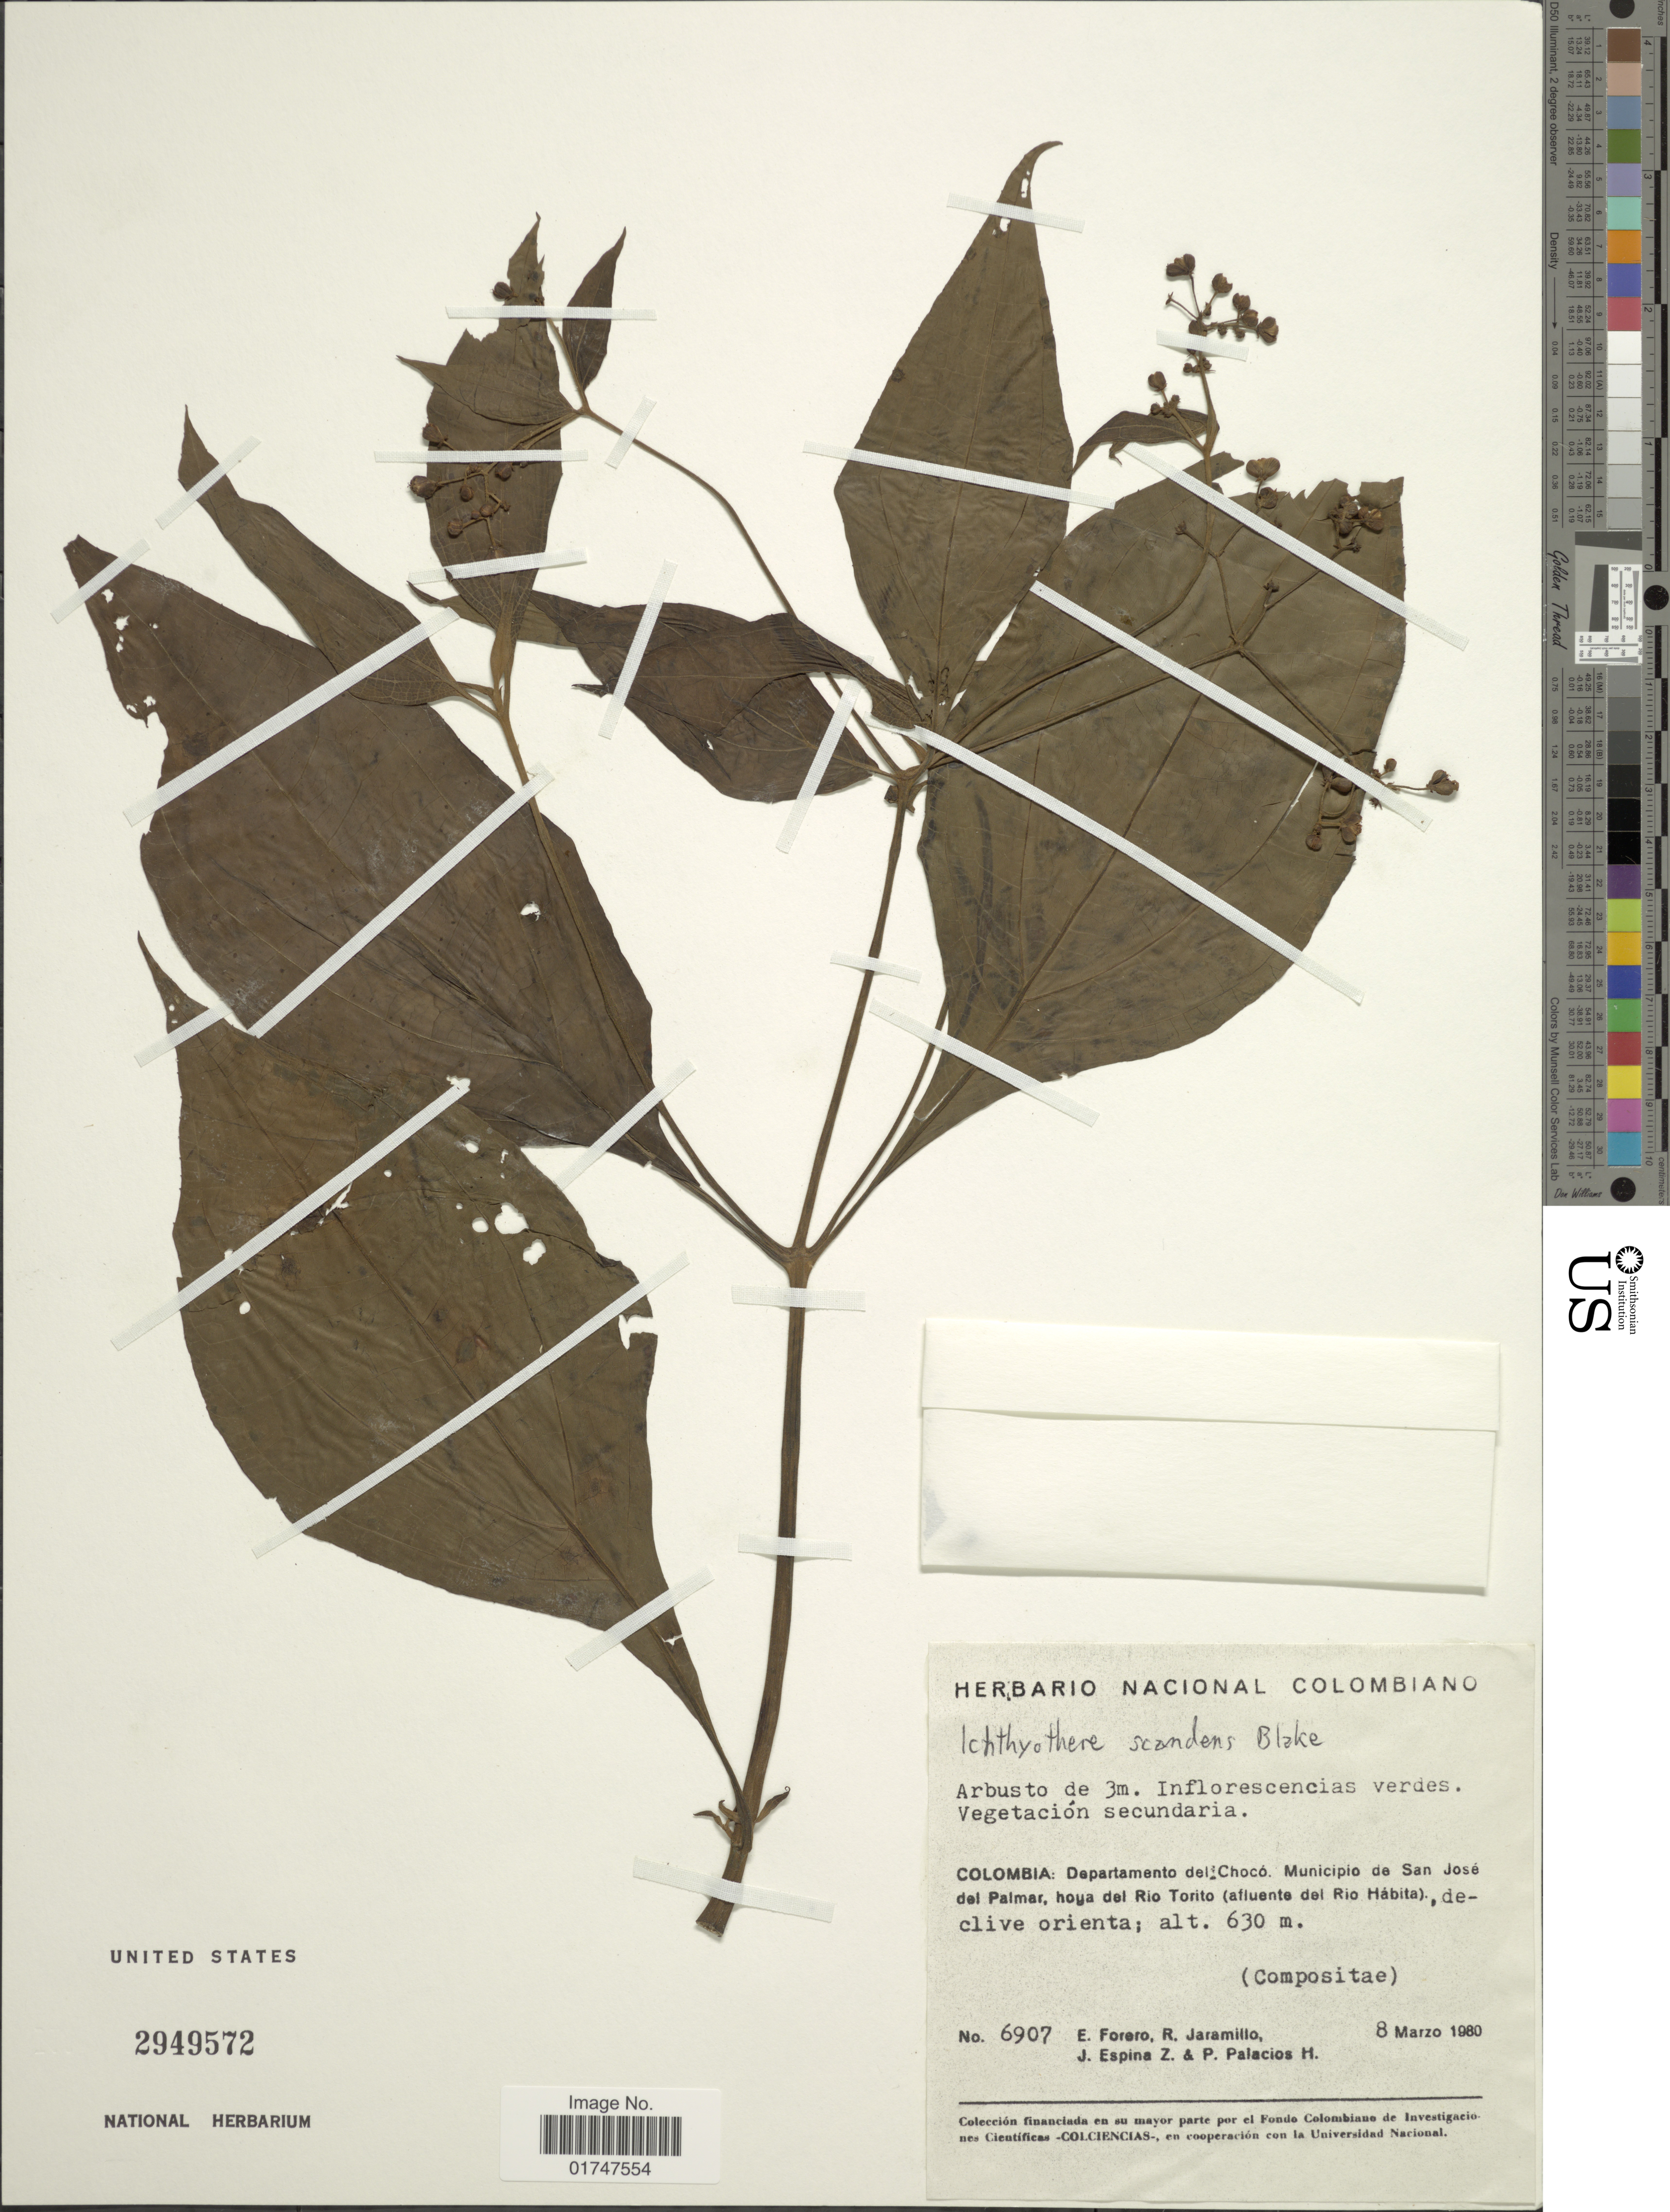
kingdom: Plantae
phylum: Tracheophyta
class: Magnoliopsida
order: Asterales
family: Asteraceae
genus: Ichthyothere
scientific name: Ichthyothere scandens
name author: S.F. Blake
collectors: E. Forero, R. Jaramillo M., J. Espina Z. & P. Palacios H.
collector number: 6907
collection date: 1980-03-08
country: Colombia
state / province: Chocó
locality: Colombia: Departamento del Chocó. Municipio de San José del Palmar, hoya del Rio Torito (alfuente del Rio Hábita); declive orienta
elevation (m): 630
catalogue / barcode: US 2949572